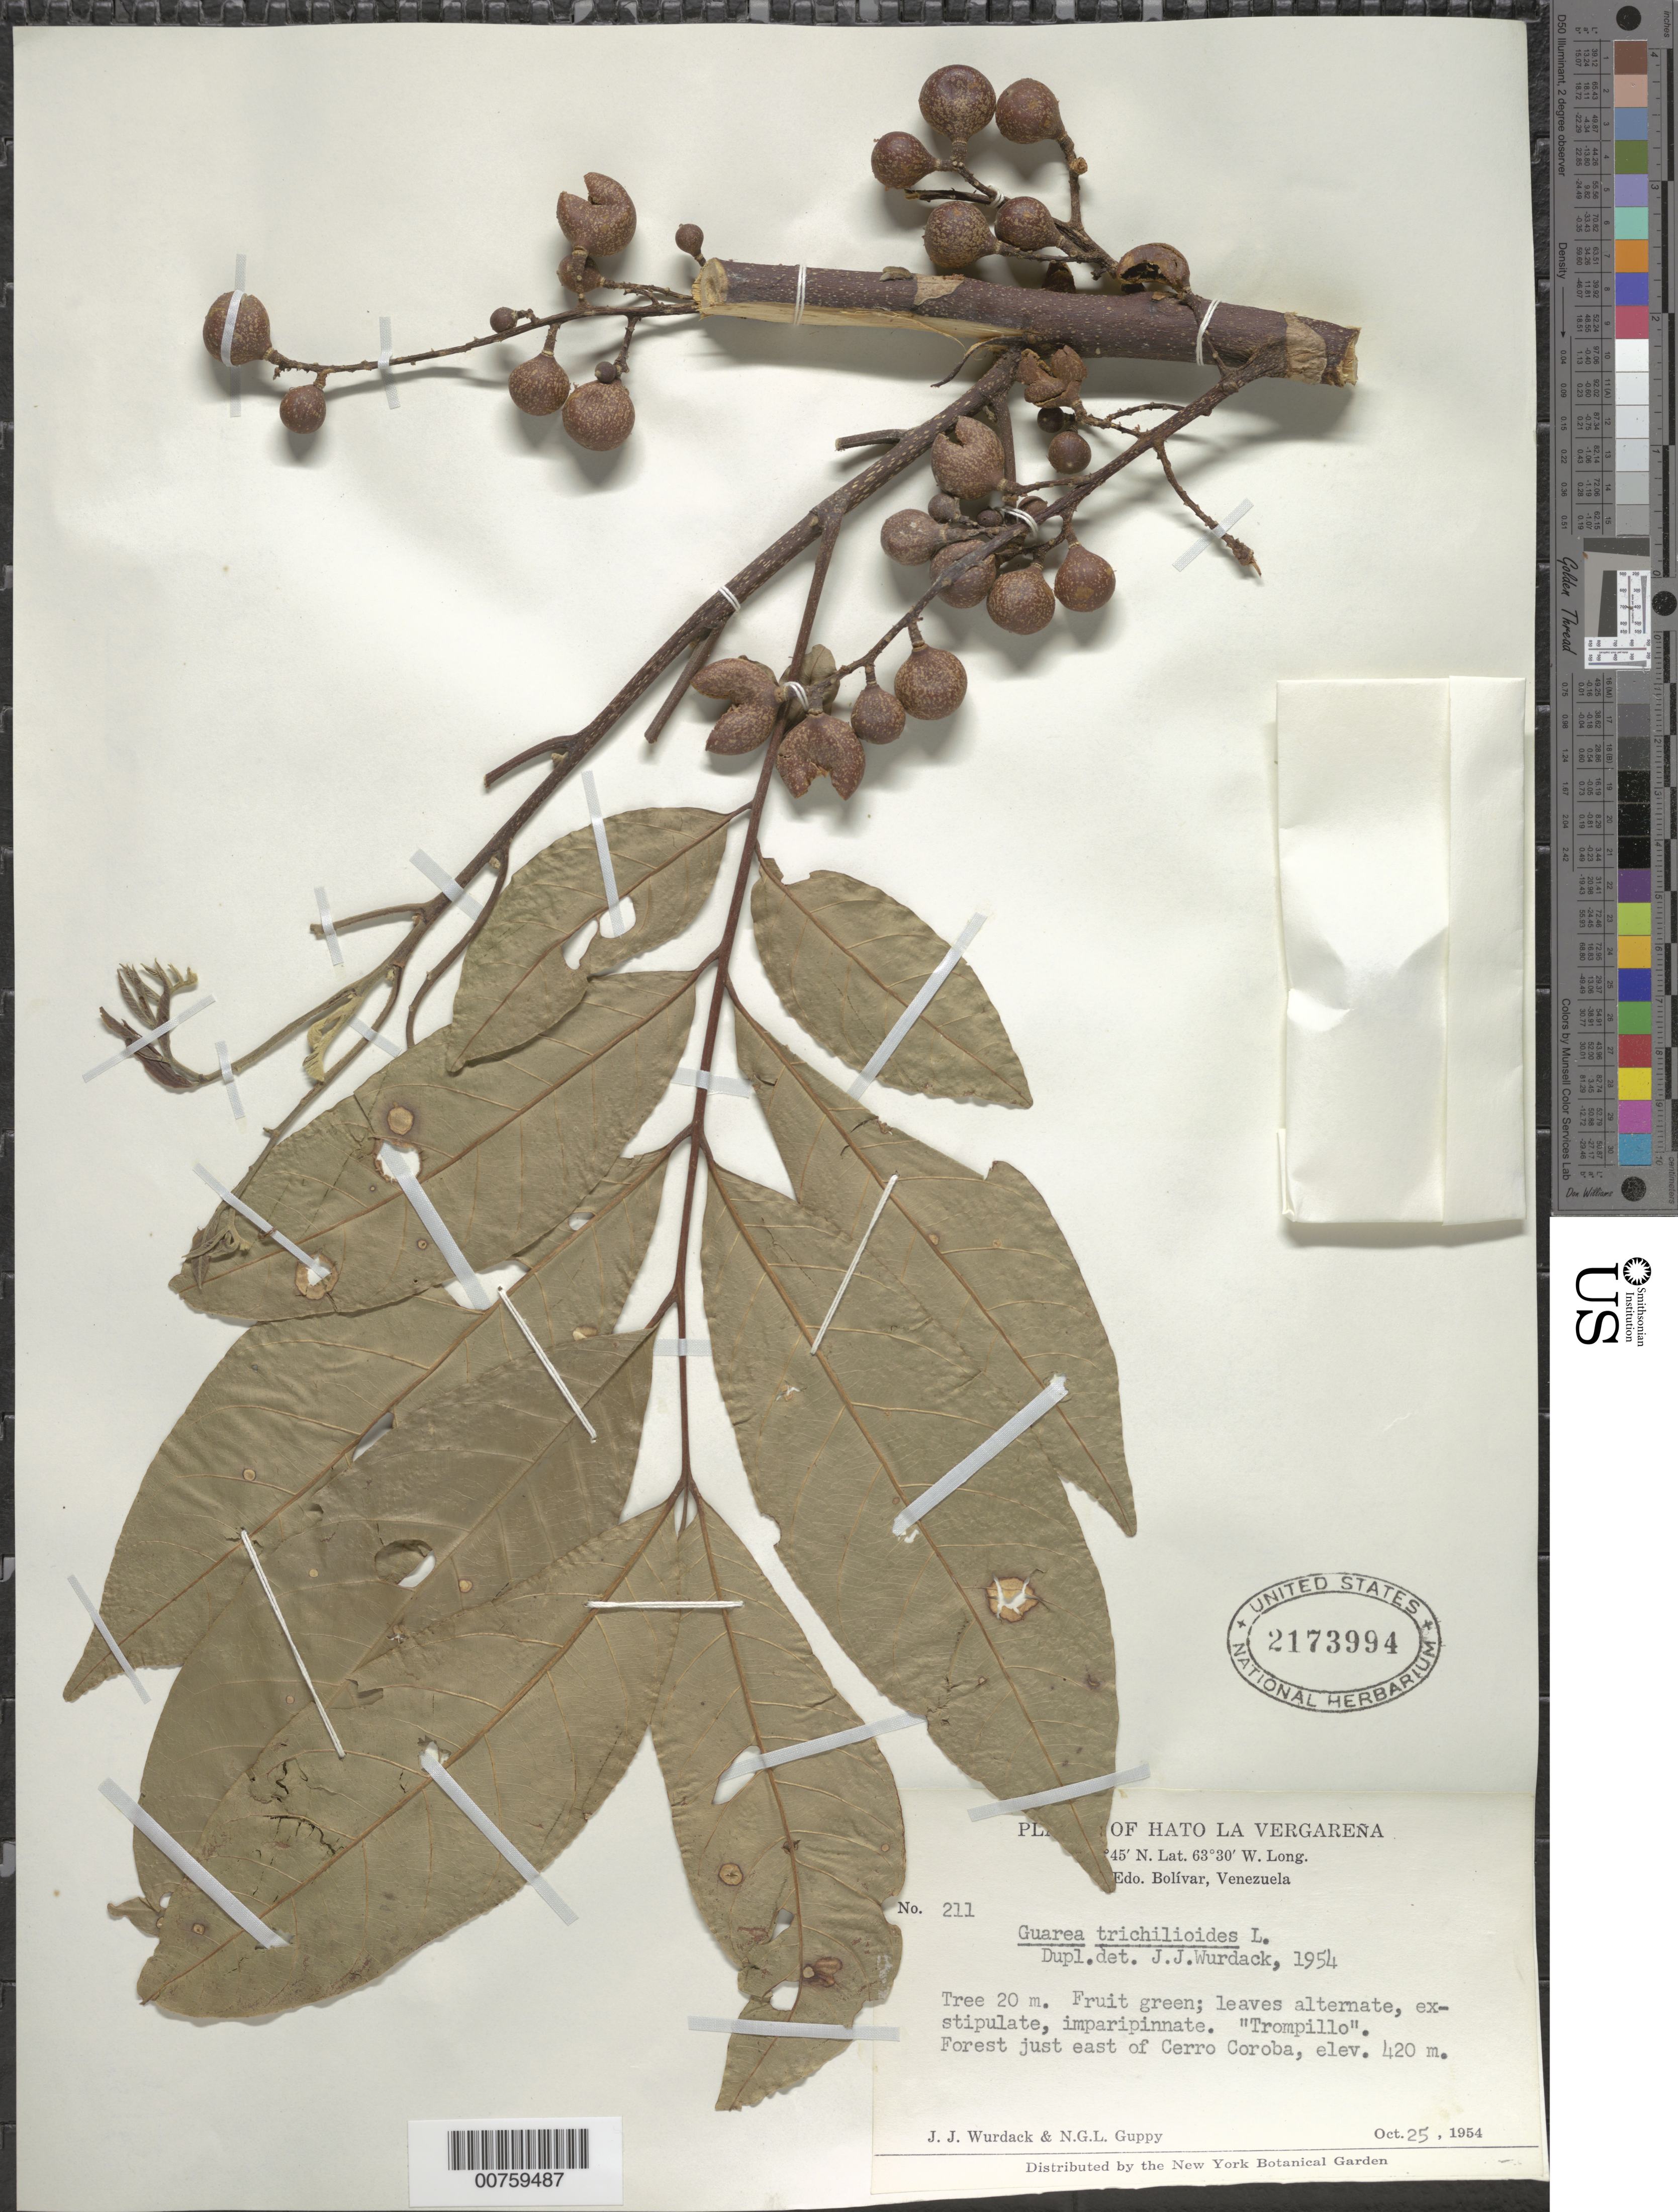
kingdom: Plantae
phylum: Tracheophyta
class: Magnoliopsida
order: Sapindales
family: Meliaceae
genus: Guarea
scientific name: Guarea guidonia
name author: (L.) Sleumer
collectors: J. J. Wurdack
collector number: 211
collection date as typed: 25-Oct-54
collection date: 1954-10-25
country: Venezuela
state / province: Bolívar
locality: Cerro Coroba, E of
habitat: Forest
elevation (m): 420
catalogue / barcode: US 2173994